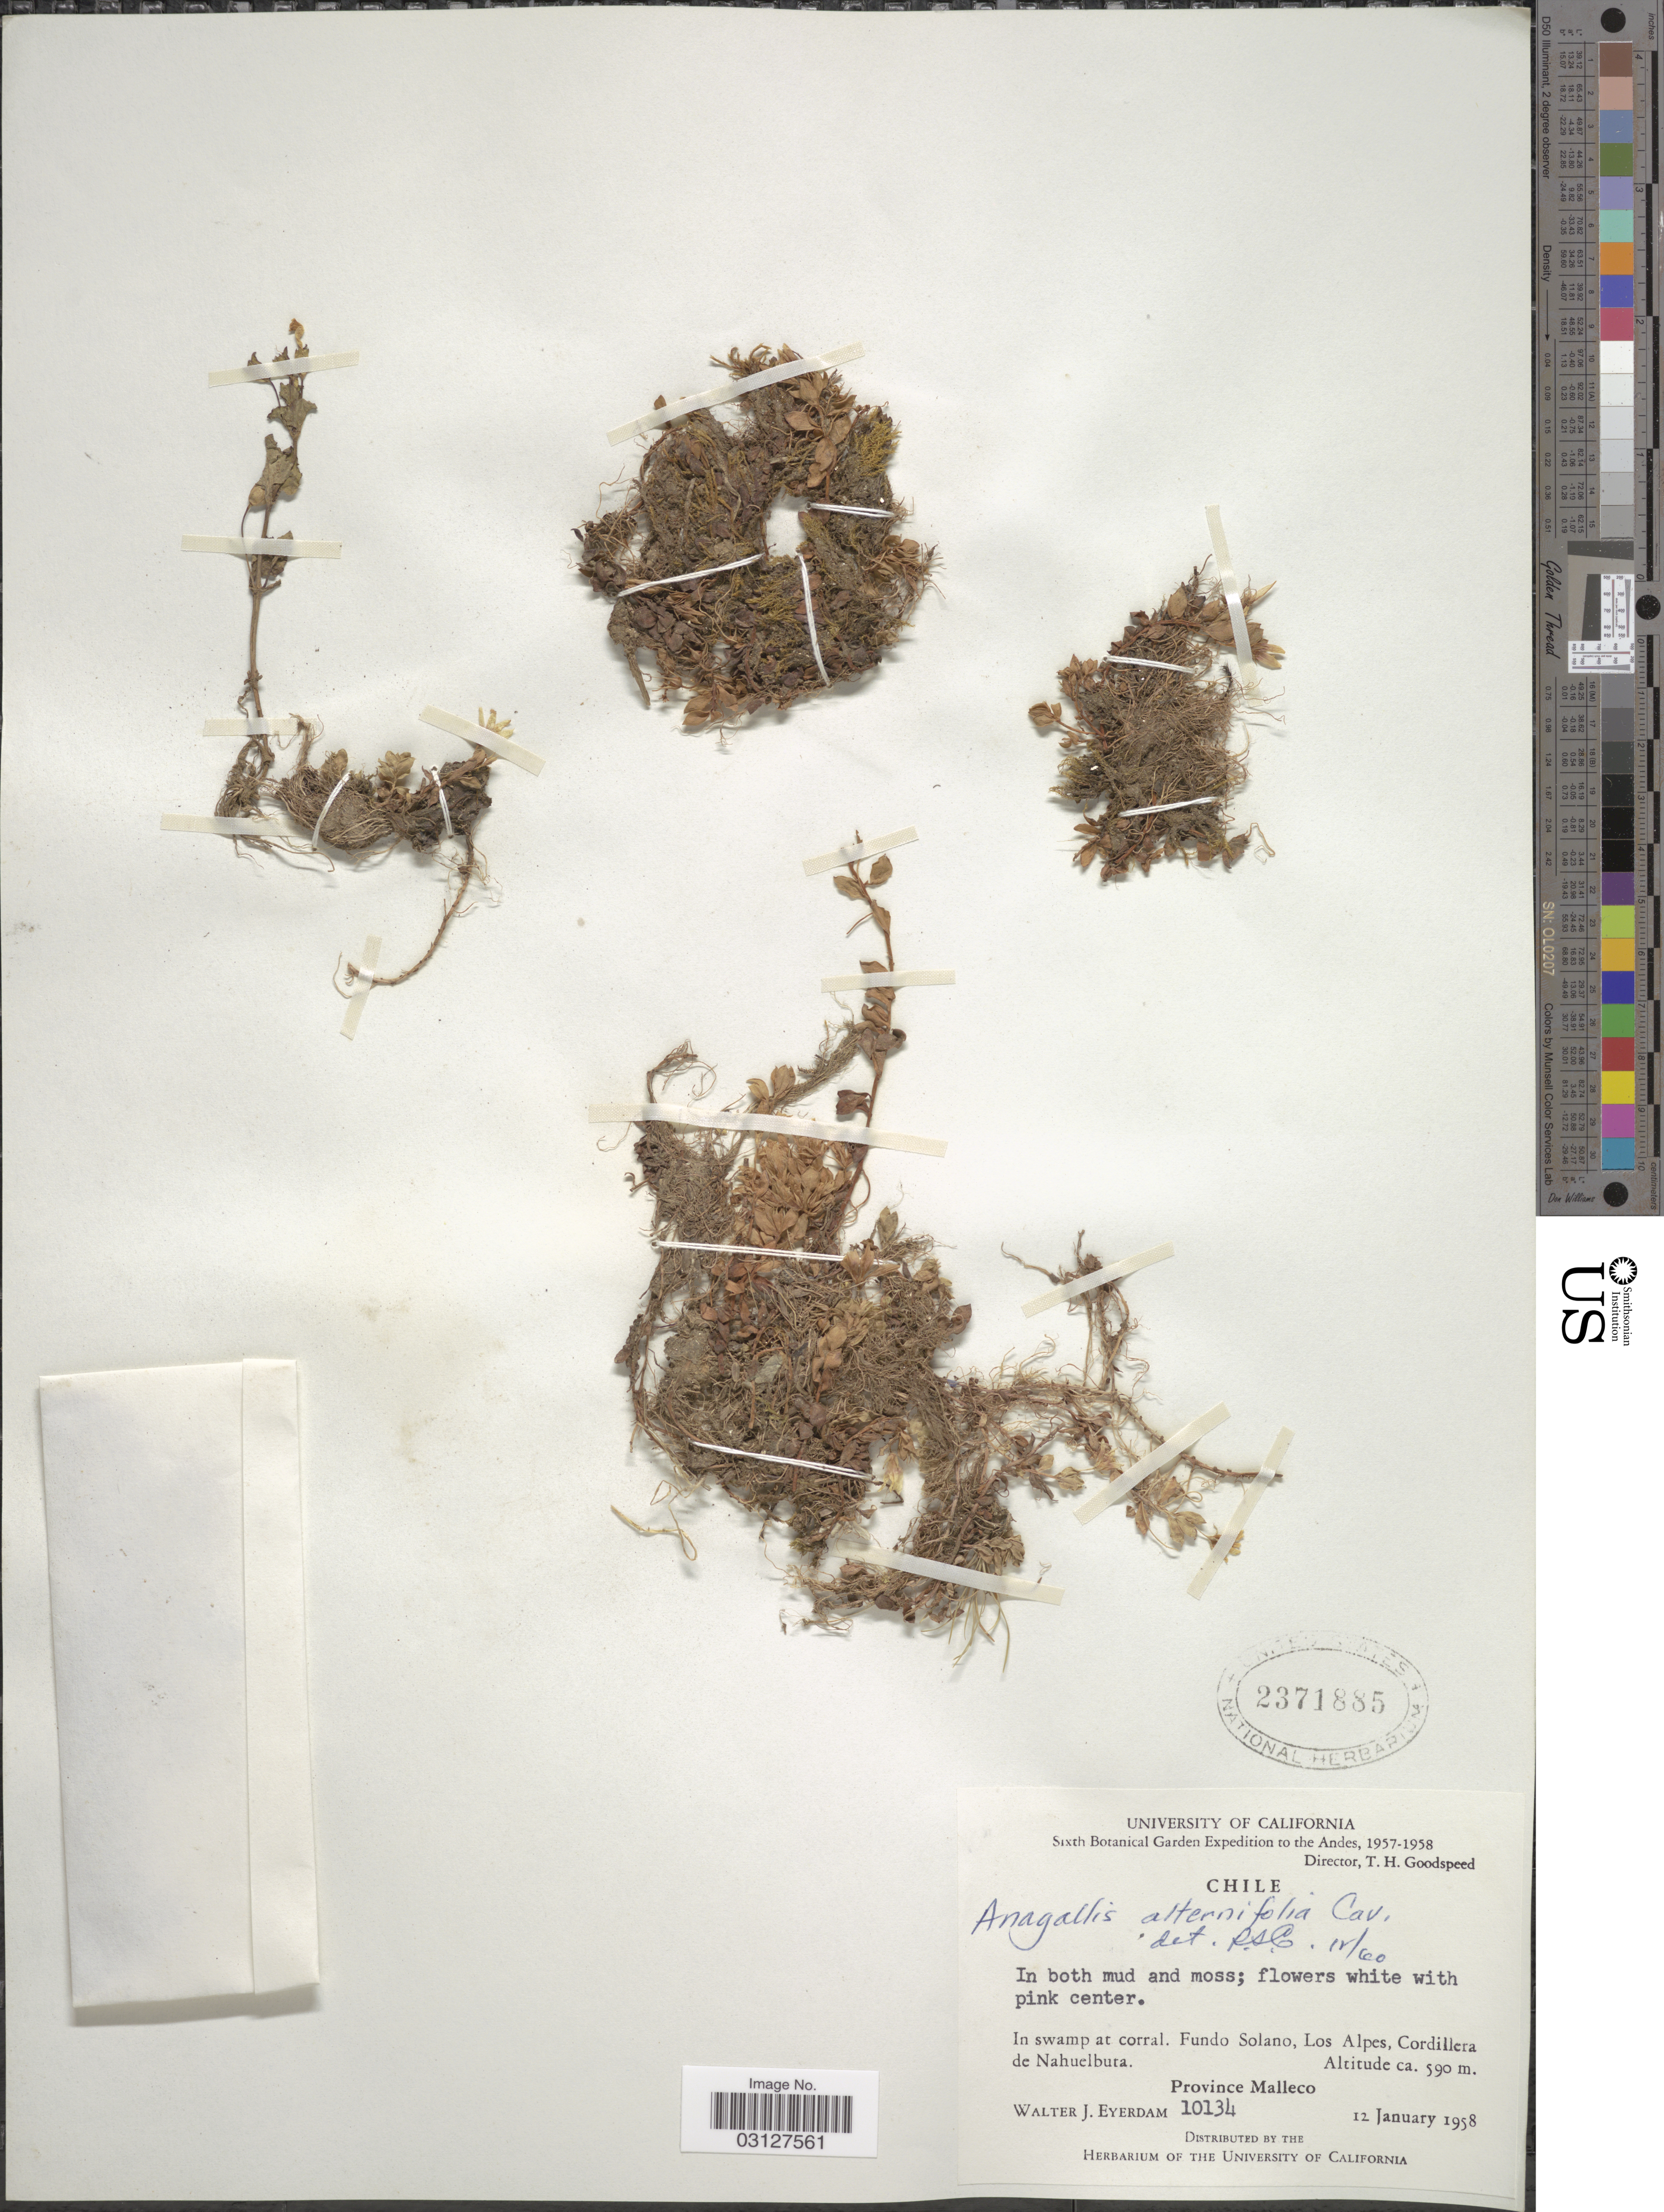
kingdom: Plantae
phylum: Tracheophyta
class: Magnoliopsida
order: Ericales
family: Primulaceae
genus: Anagallis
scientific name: Anagallis alternifolia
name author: Cav.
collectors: W. J. Eyerdam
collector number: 10134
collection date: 1958-01-12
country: Chile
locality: Andes. Fundo Solano, Los Alpes, Cordillera de Nahuelbuta. Province Malleco.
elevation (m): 590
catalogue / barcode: US 2371885